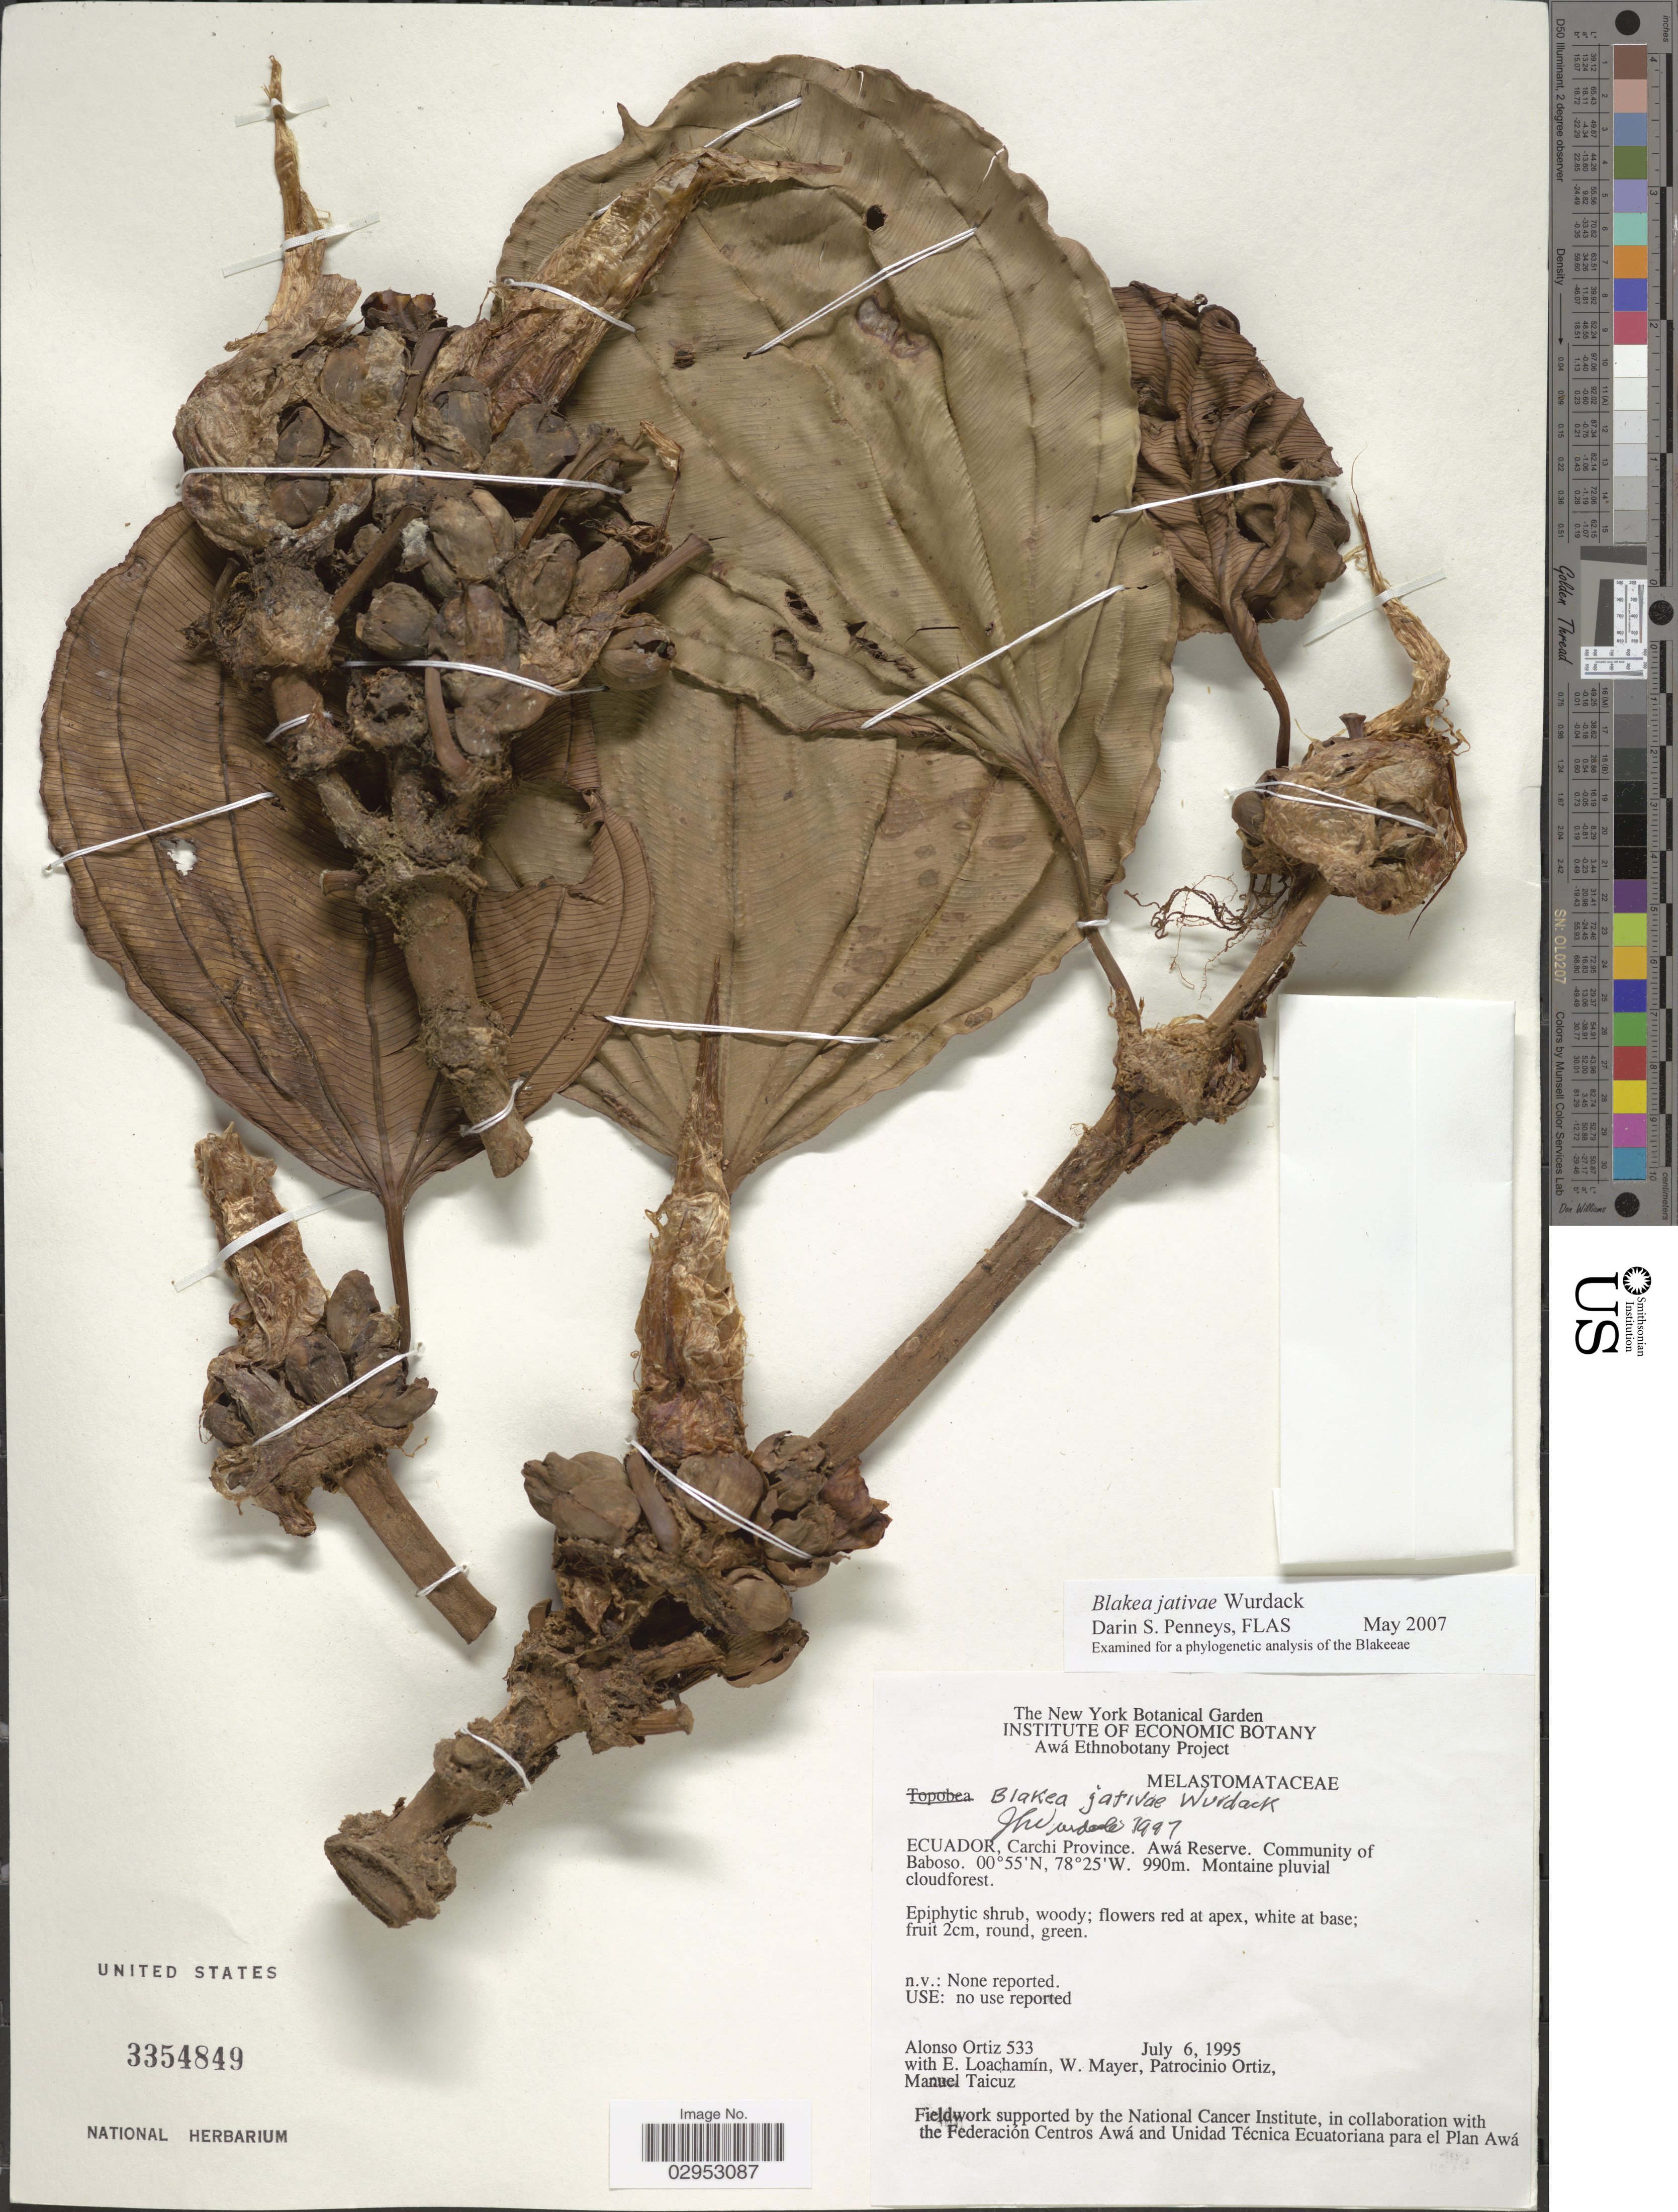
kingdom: Plantae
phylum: Tracheophyta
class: Magnoliopsida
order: Myrtales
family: Melastomataceae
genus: Blakea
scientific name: Blakea jativae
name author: Wurdack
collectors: A. Ortiz, E. Loachamin, W. Mayer, P. Ortiz & M. Taicuz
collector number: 533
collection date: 1995-07-06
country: Ecuador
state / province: Carchi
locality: Awá Reserve. Community of Baboso.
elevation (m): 990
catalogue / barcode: US 3354849